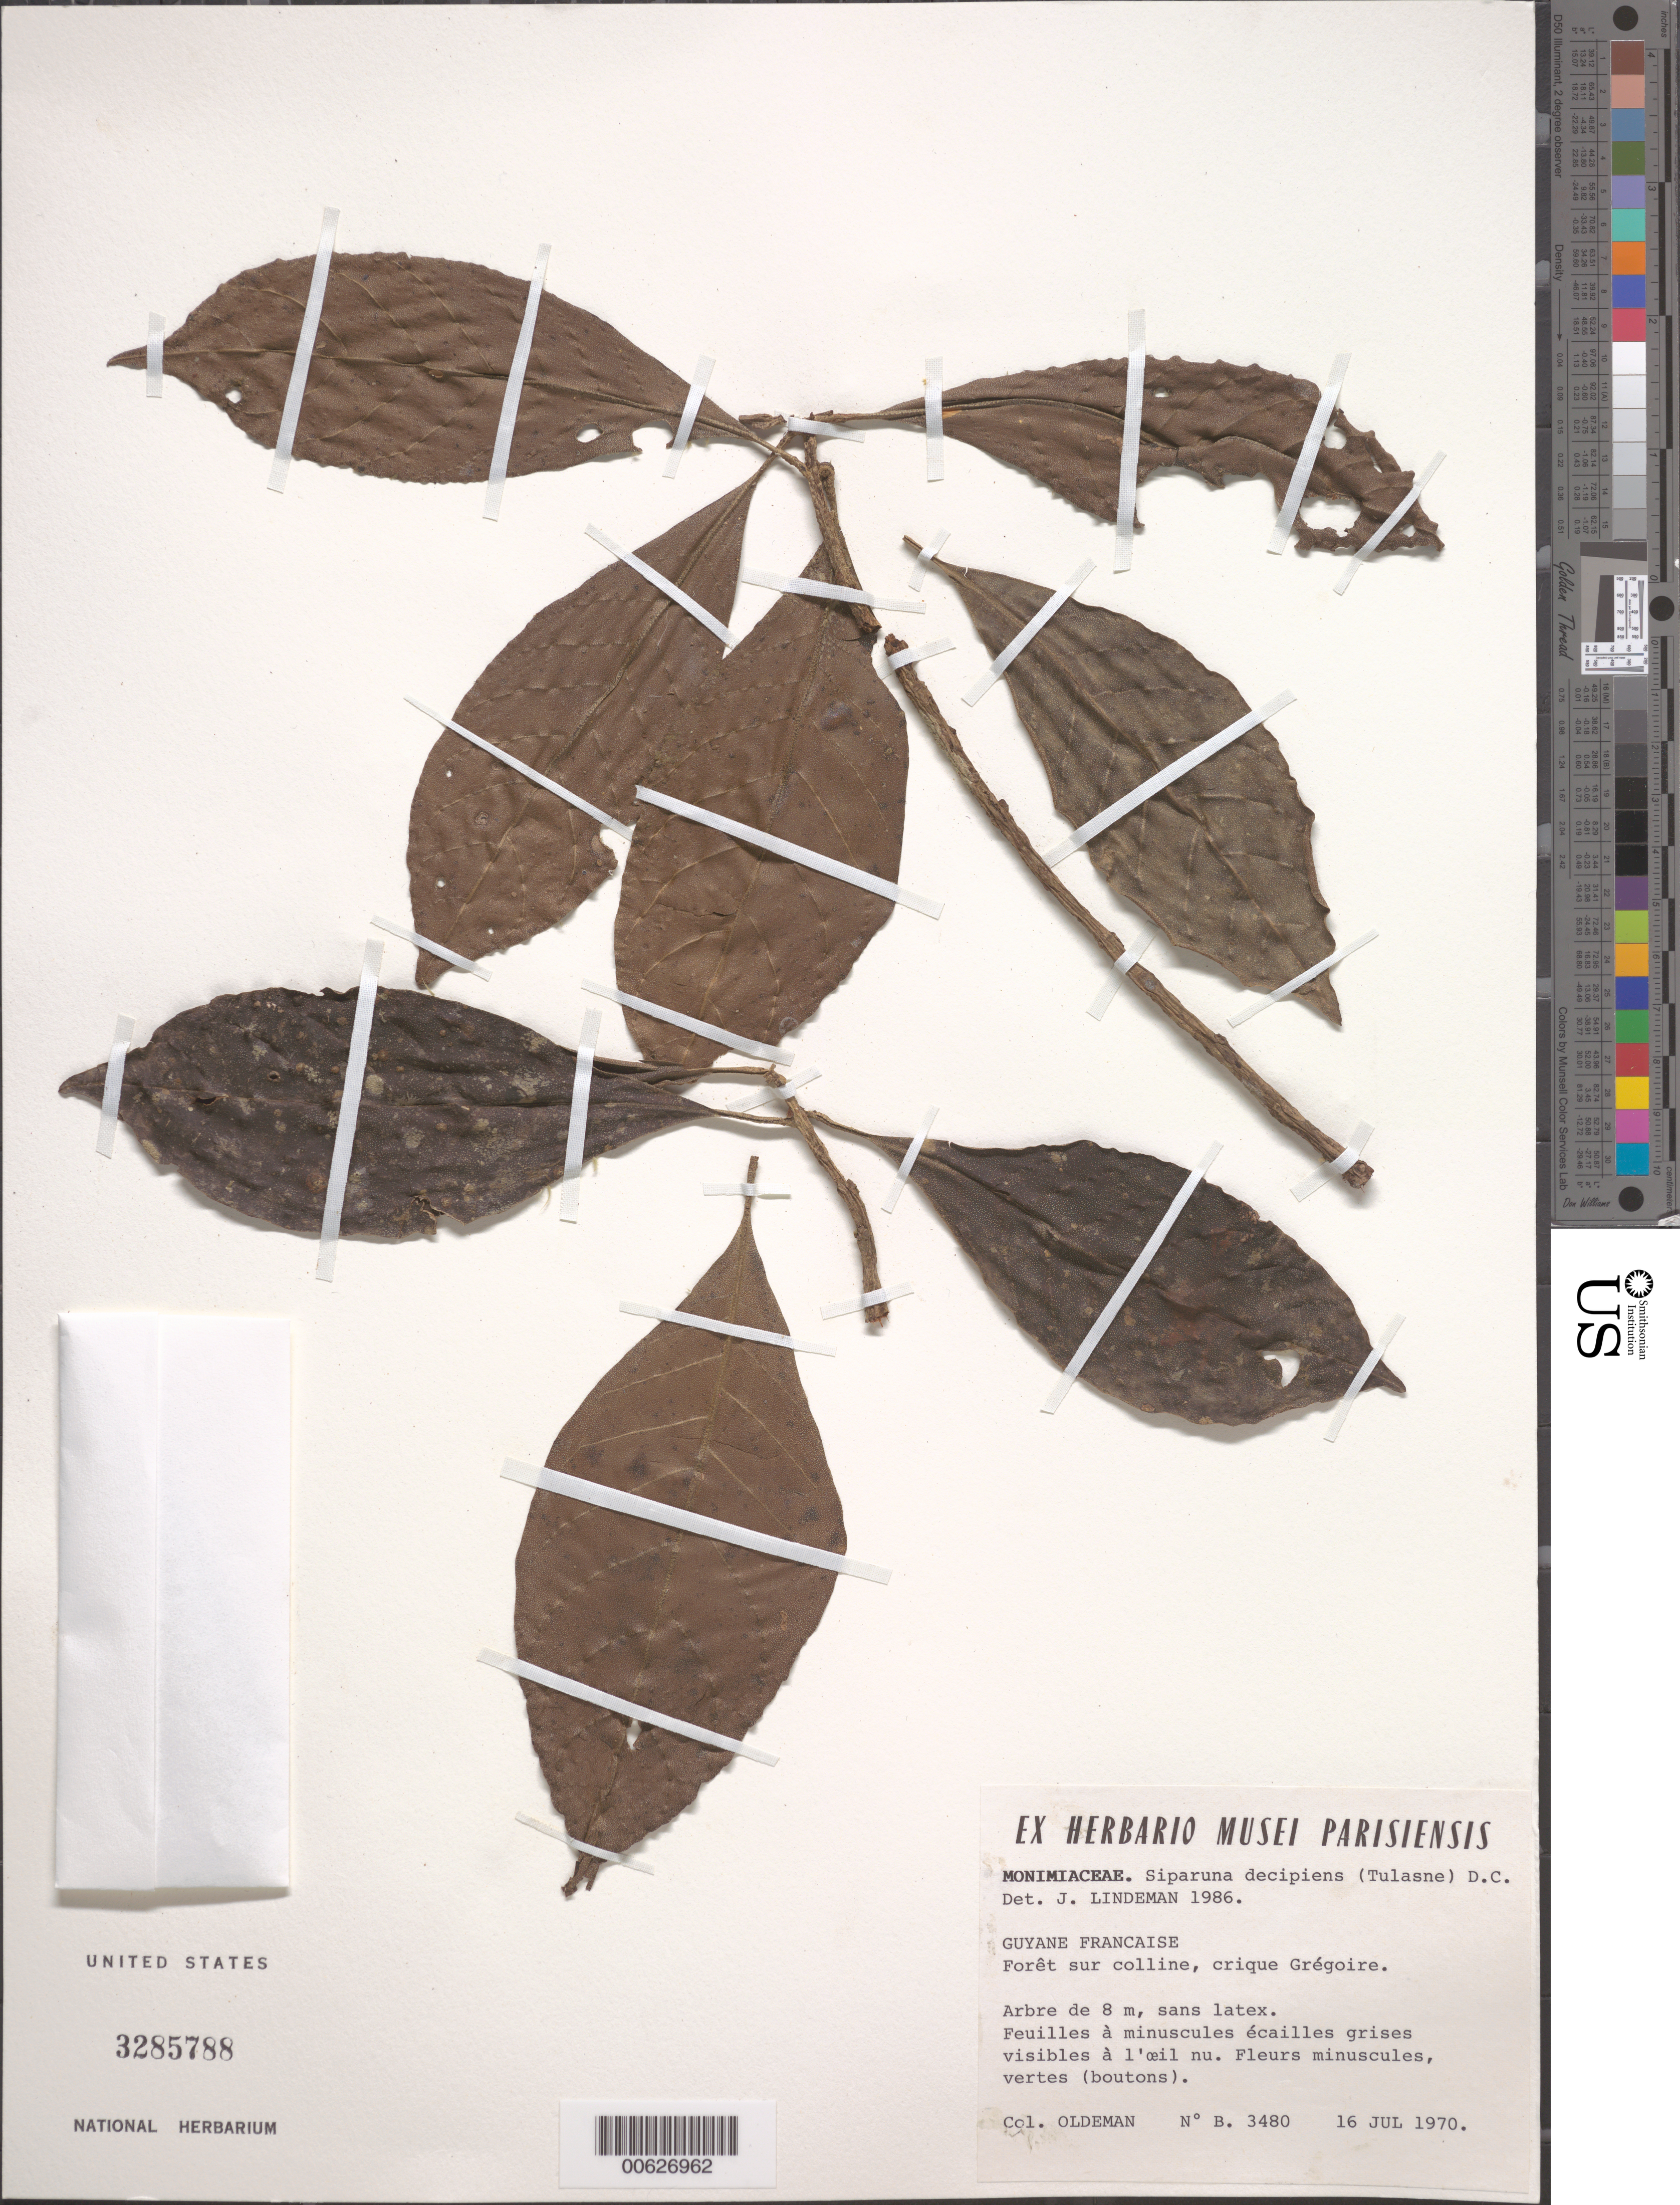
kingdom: Plantae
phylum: Tracheophyta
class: Magnoliopsida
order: Laurales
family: Siparunaceae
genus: Siparuna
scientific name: Siparuna decipiens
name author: (Tul.) A. DC.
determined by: Lindeman, J. C.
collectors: R. Oldeman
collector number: B 3480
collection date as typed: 16-Jul-70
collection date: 1970-07-16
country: French Guiana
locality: Crique Grégoire, Fleuve Sinnamary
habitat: Forêt sur colline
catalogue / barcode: US 3285788